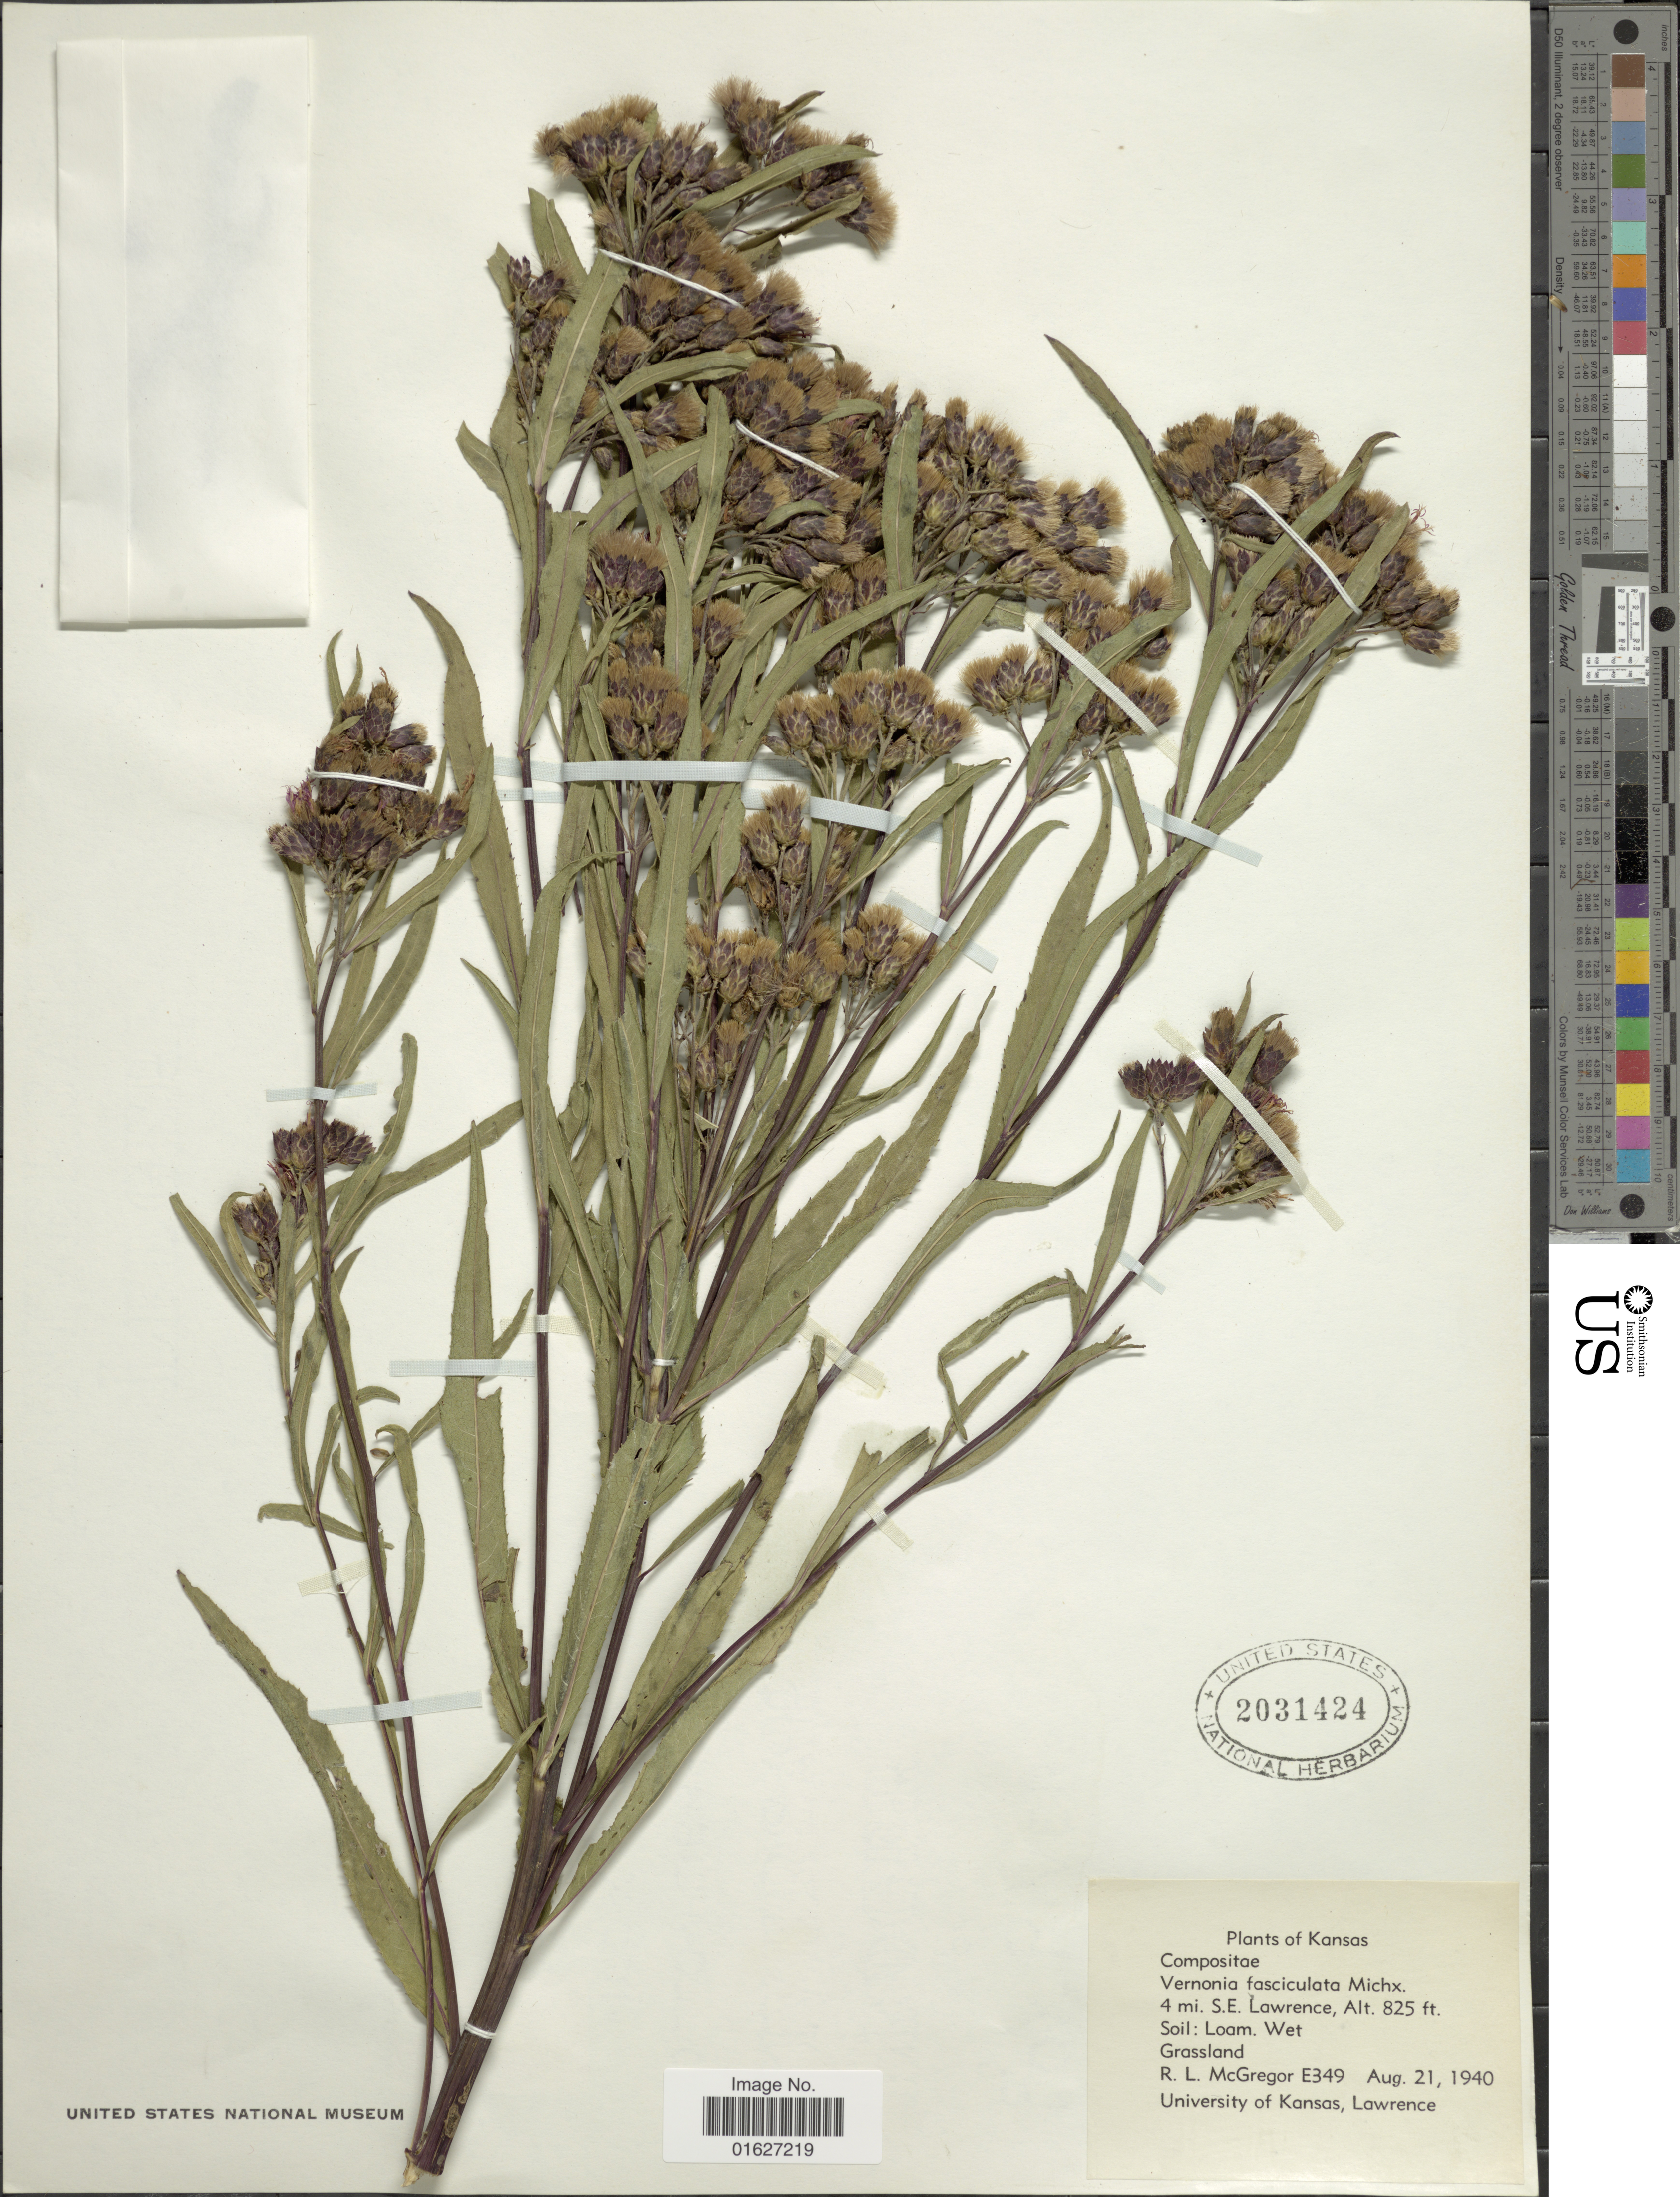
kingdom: Plantae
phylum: Tracheophyta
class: Magnoliopsida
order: Asterales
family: Asteraceae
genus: Vernonia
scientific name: Vernonia fasciculata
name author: Michx.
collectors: R. McGregor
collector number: E349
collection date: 1940-08-21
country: United States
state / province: Kansas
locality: Kansas. 4 mi. S. E. Lawrence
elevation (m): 251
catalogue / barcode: US 2031424